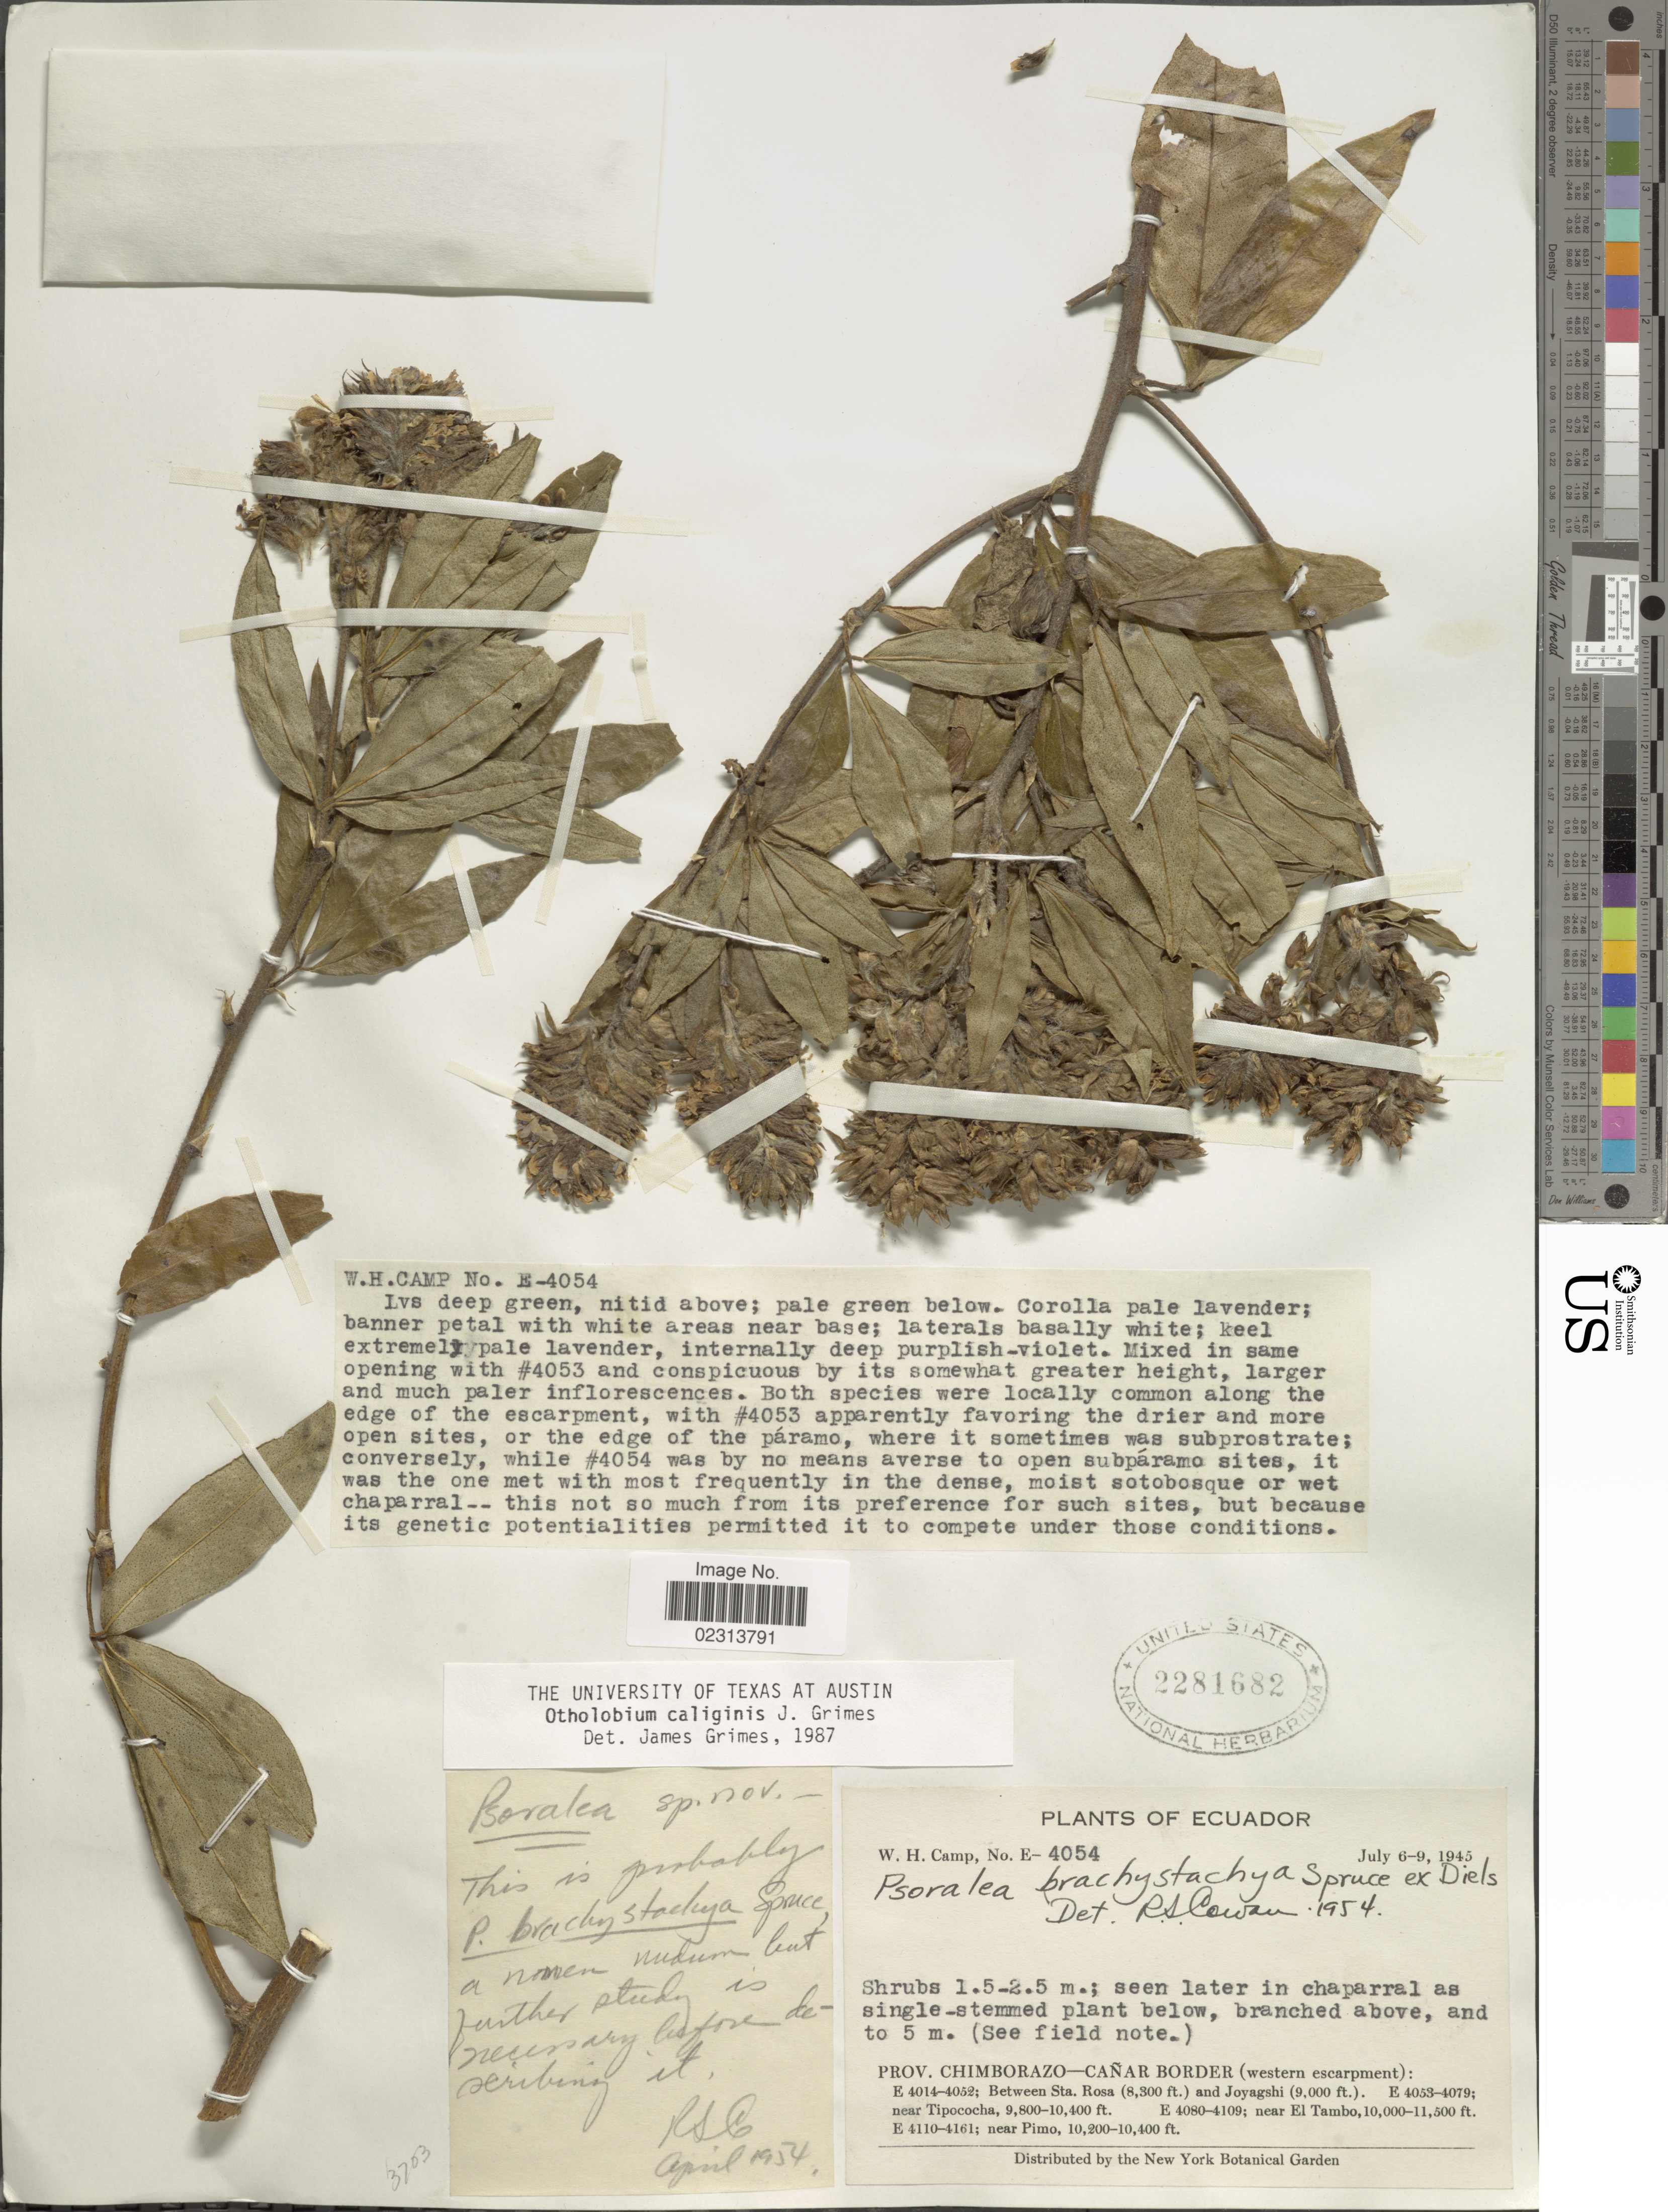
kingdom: Plantae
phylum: Tracheophyta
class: Magnoliopsida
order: Fabales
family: Fabaceae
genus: Otholobium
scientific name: Otholobium caliginis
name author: J.W. Grimes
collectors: W. H. Camp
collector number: E-4054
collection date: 1945-07-06/1945-07-09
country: Ecuador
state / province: Chimborazo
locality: Prov. Chimborazo - Canar Border (western escarpment): E 4014-4052: Between Sta, Rosa and Joyagshi, E4053-4079: near Tipococha, E4080-4109: near El Tambo, E4110-4161 near Pimo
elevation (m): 2530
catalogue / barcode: US 2281682